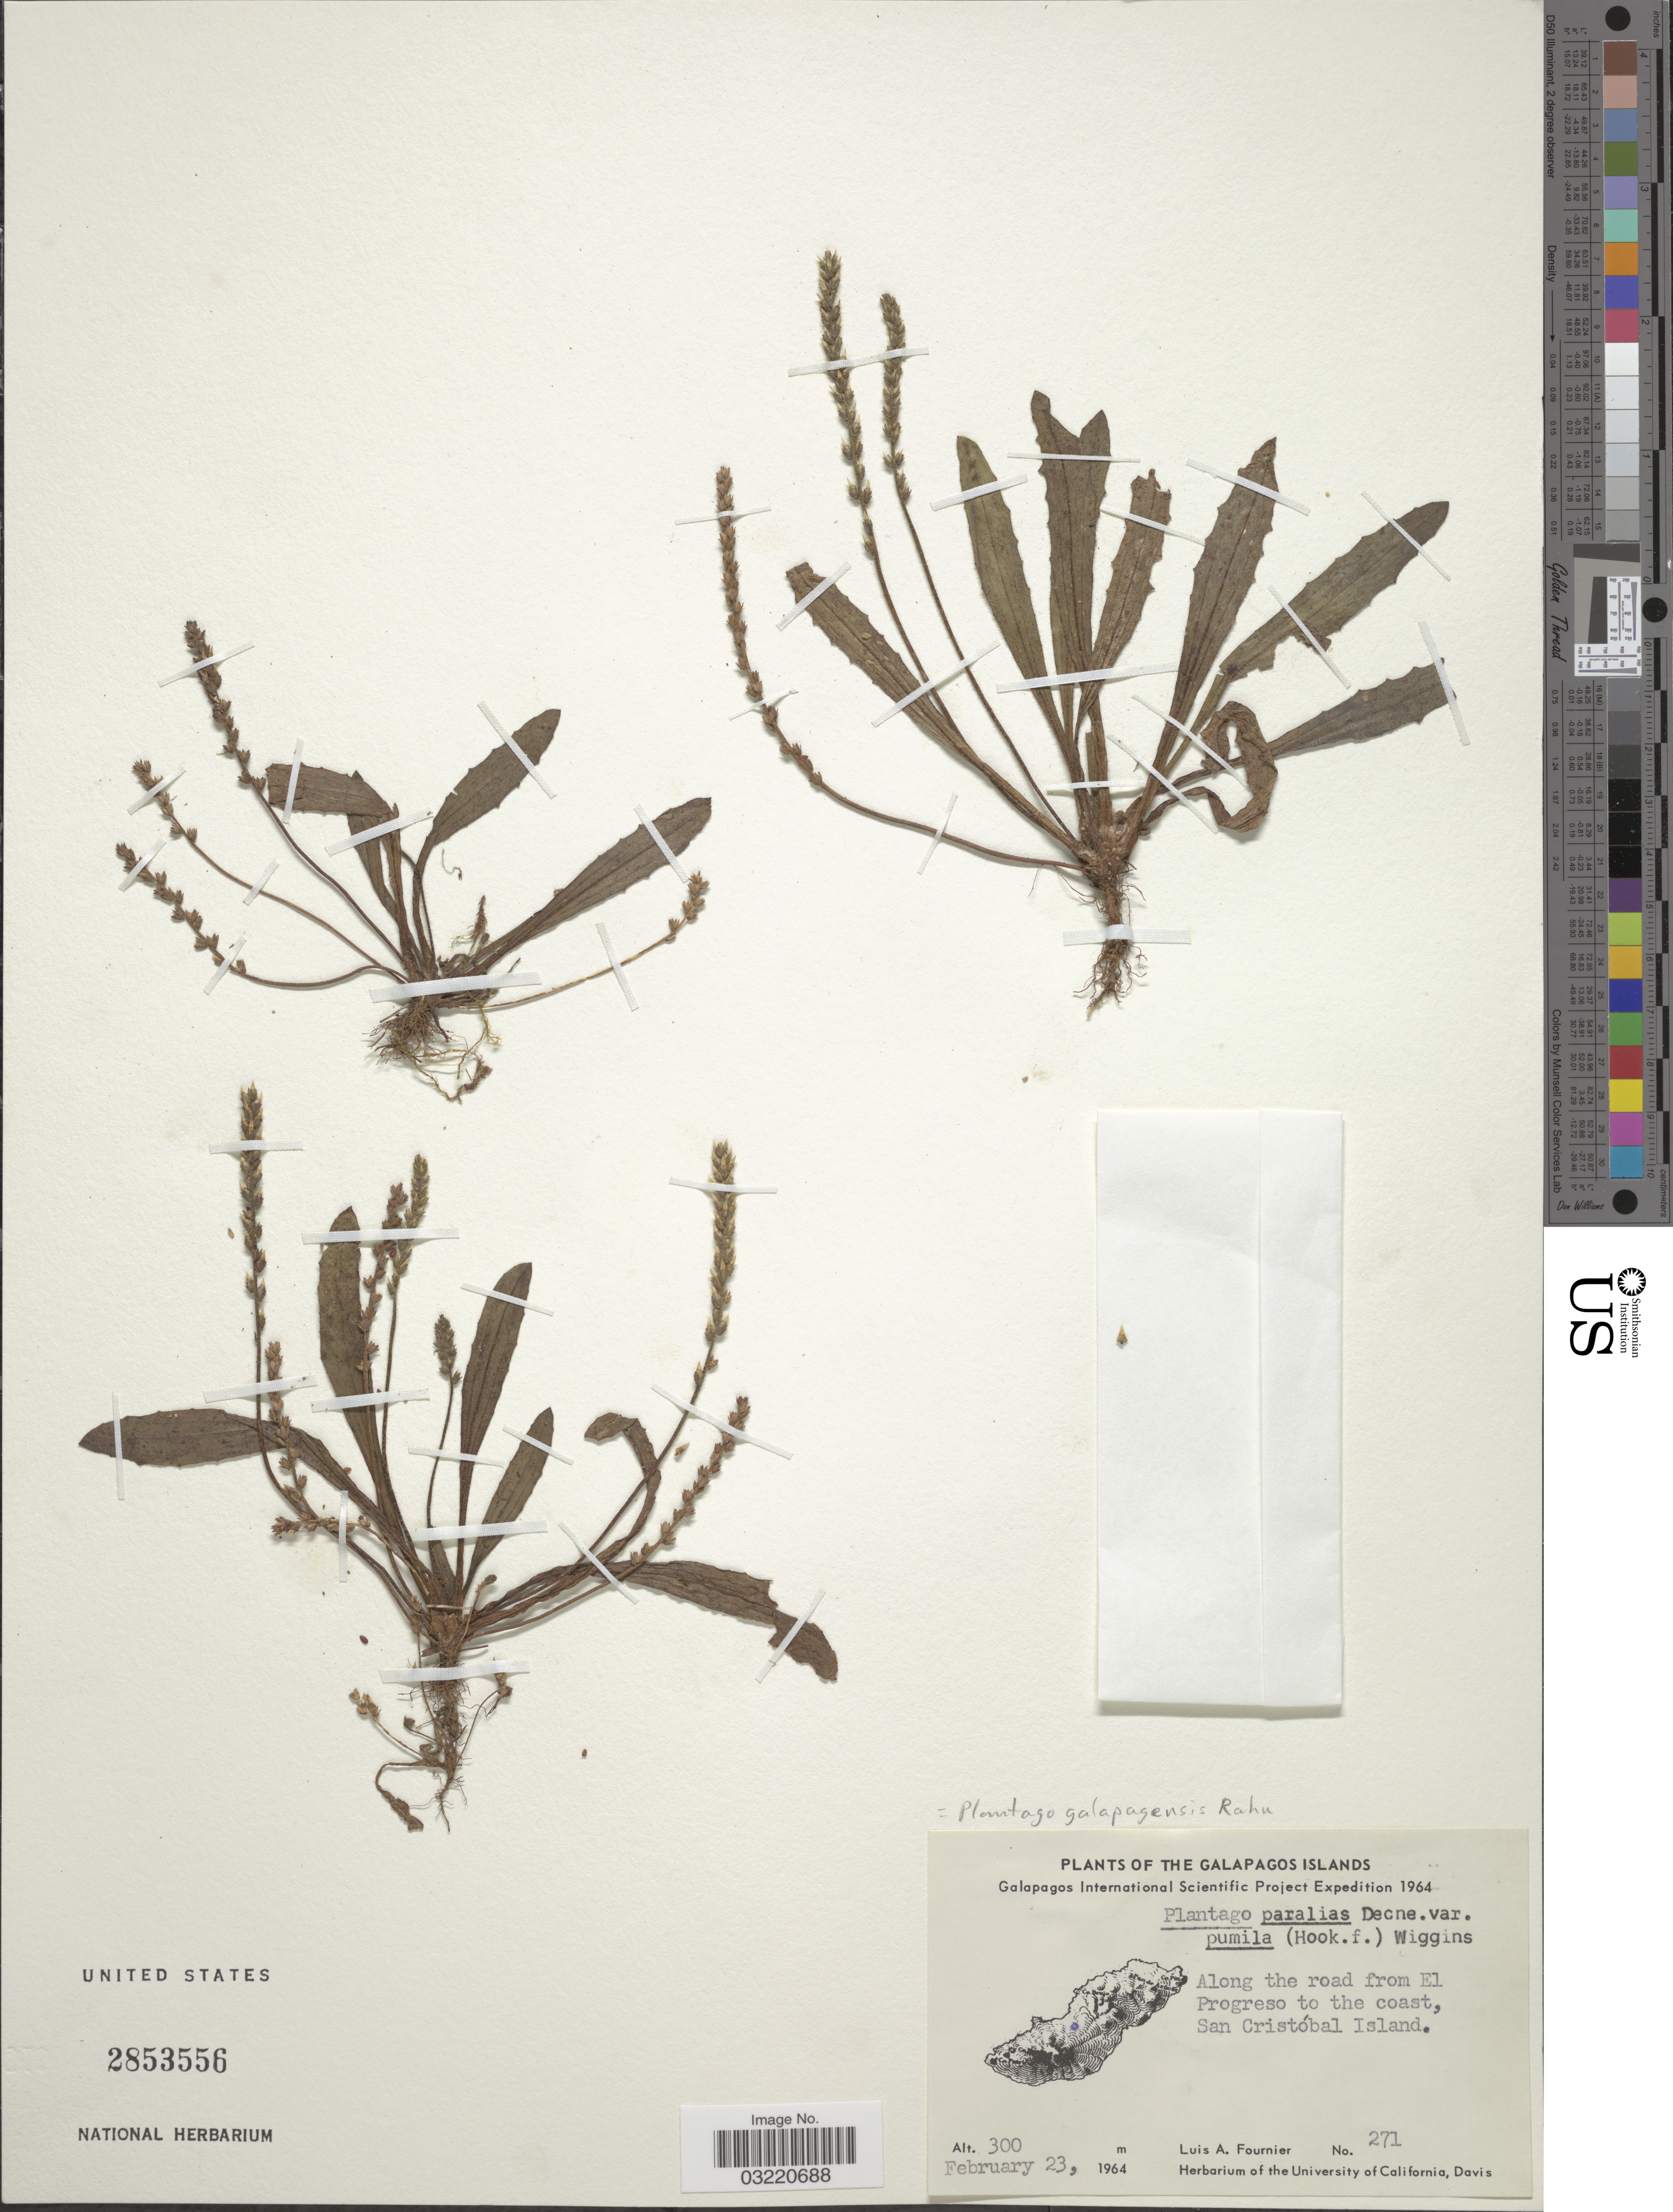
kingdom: Plantae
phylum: Tracheophyta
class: Magnoliopsida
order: Lamiales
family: Plantaginaceae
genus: Plantago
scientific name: Plantago galapagensis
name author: Rahn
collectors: L. A. Fournier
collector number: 271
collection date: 1964-02-23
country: Ecuador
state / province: Colón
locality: The Galapagos Islands. Along the road from El Progreso to the coast, San Cristóbal Island.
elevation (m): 300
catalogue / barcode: US 2853556